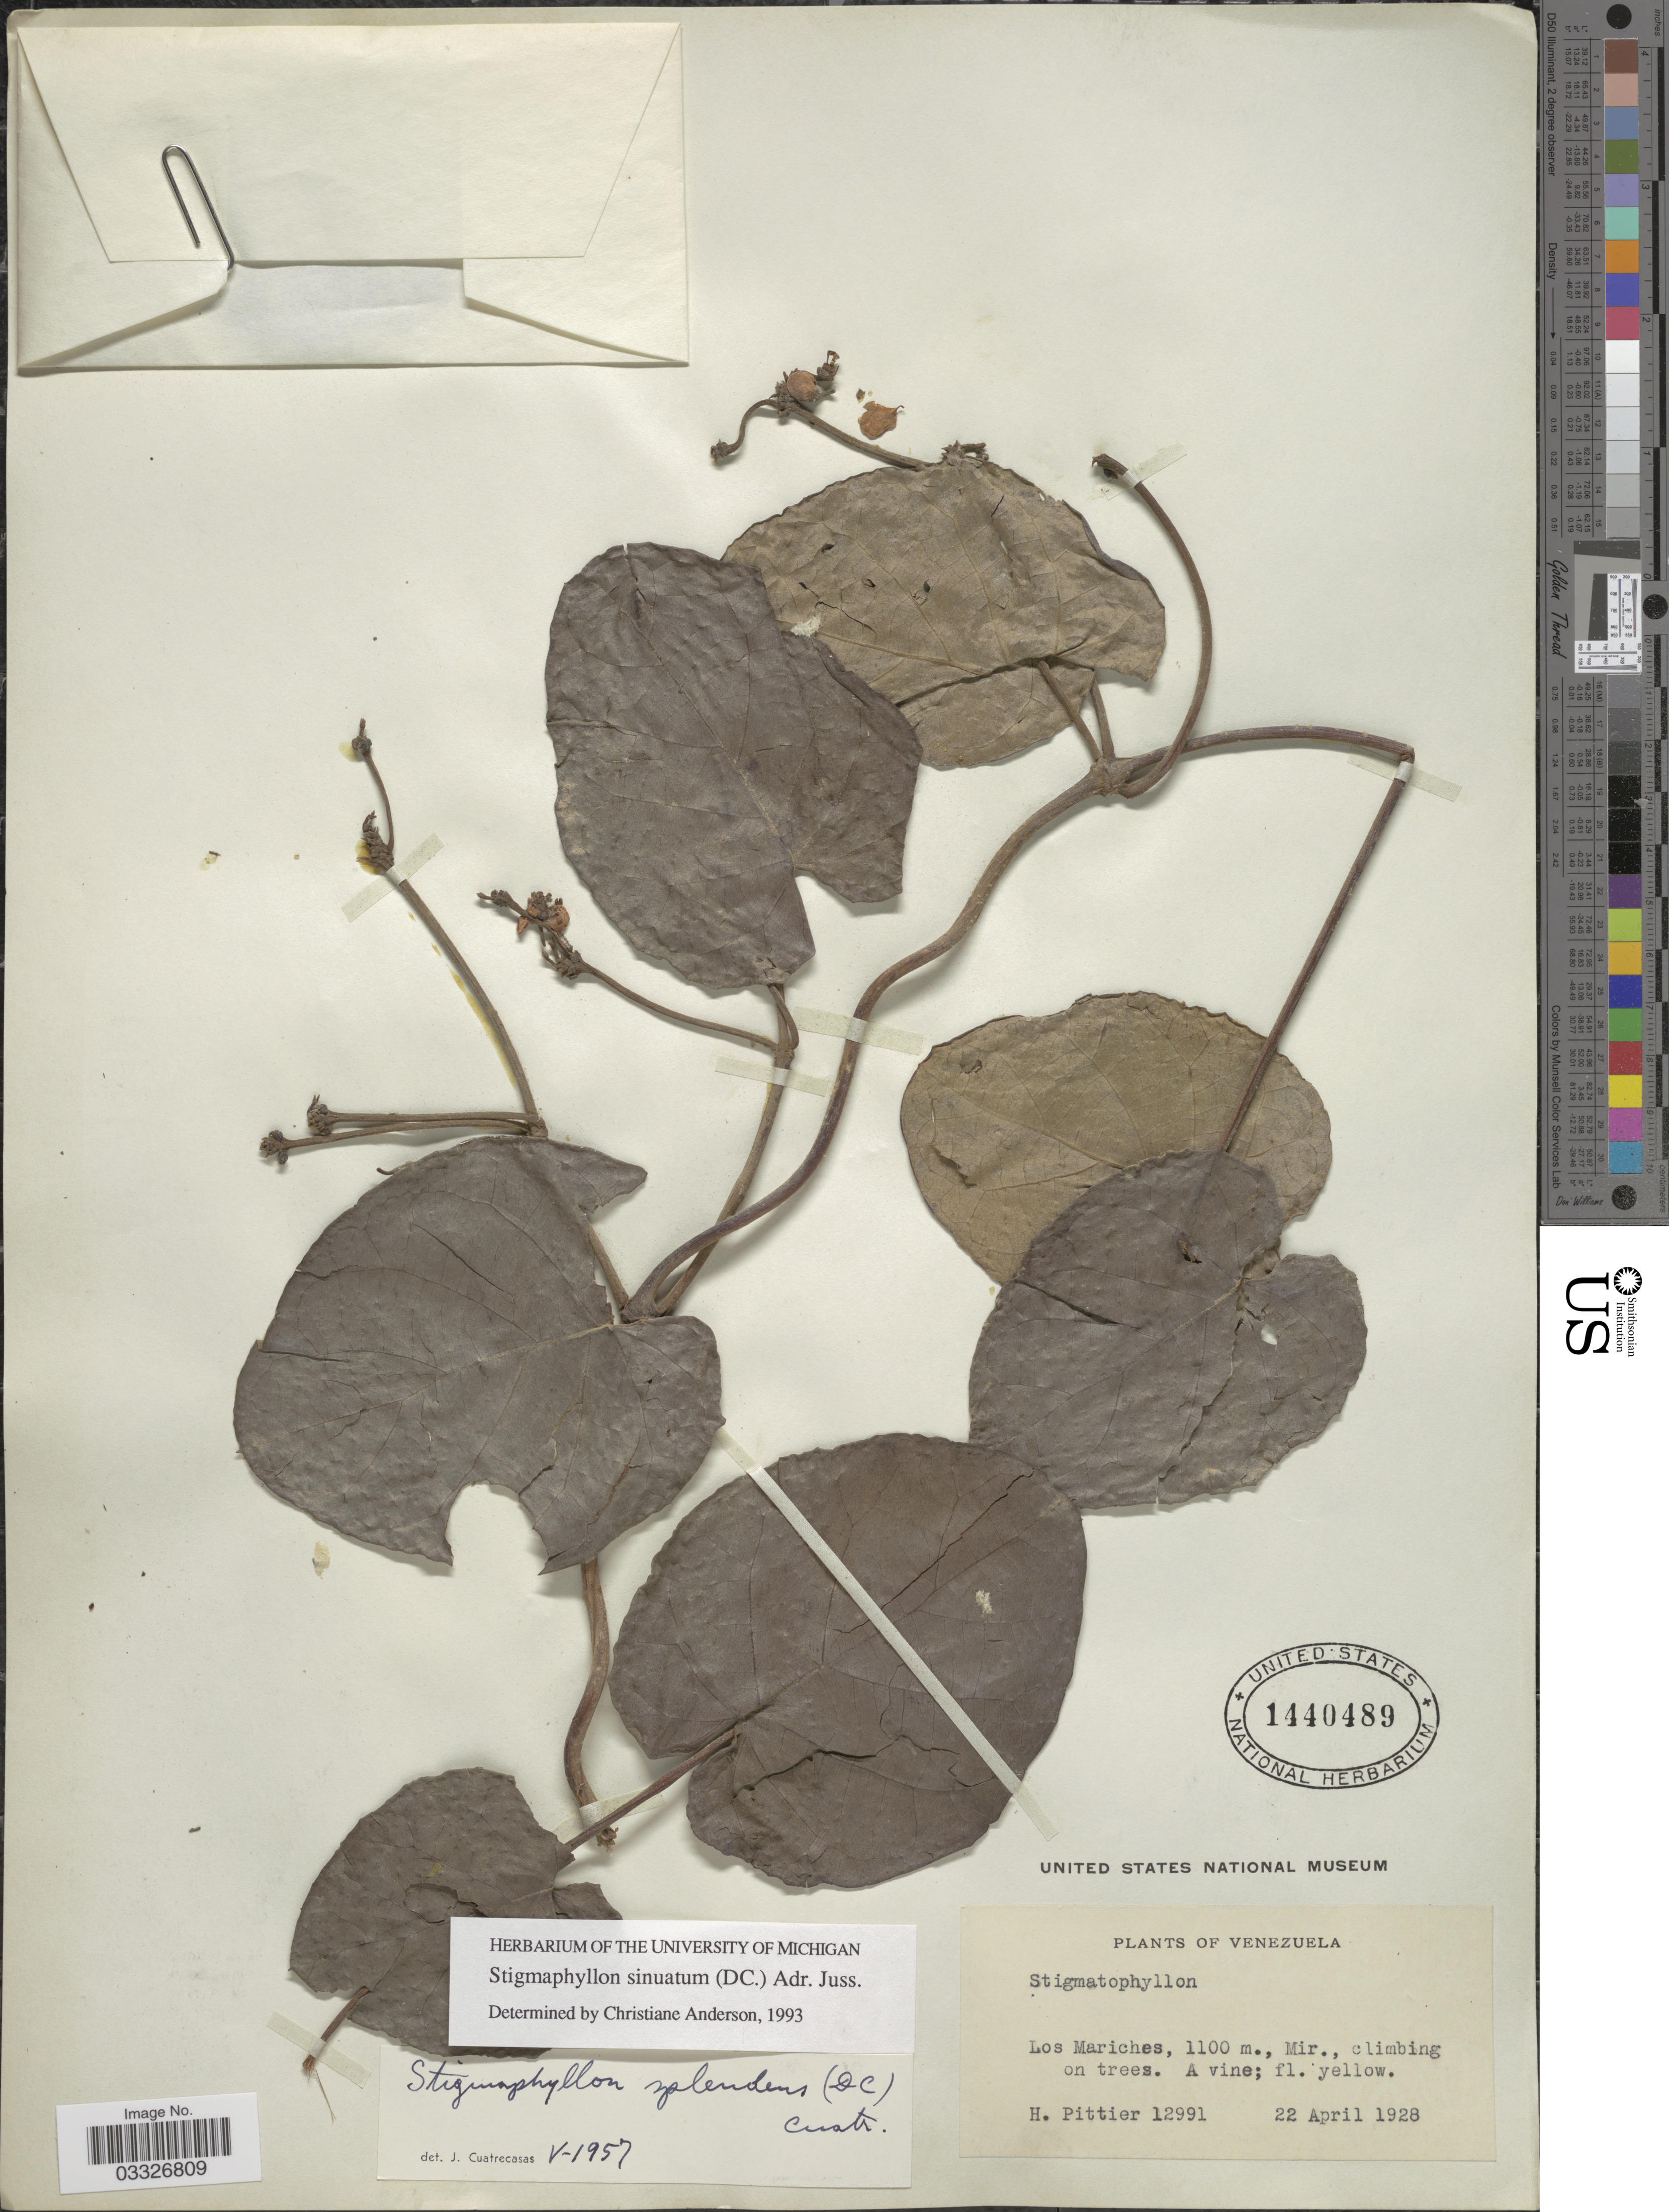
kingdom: Plantae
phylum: Tracheophyta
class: Magnoliopsida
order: Malpighiales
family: Malpighiaceae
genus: Stigmaphyllon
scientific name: Stigmaphyllon sinuatum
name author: (DC.) A. Juss.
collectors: H. F. Pittier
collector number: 12991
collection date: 1928-04-22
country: Venezuela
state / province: Miranda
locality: Los Mariches.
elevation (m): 1100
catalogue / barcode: US 1440489